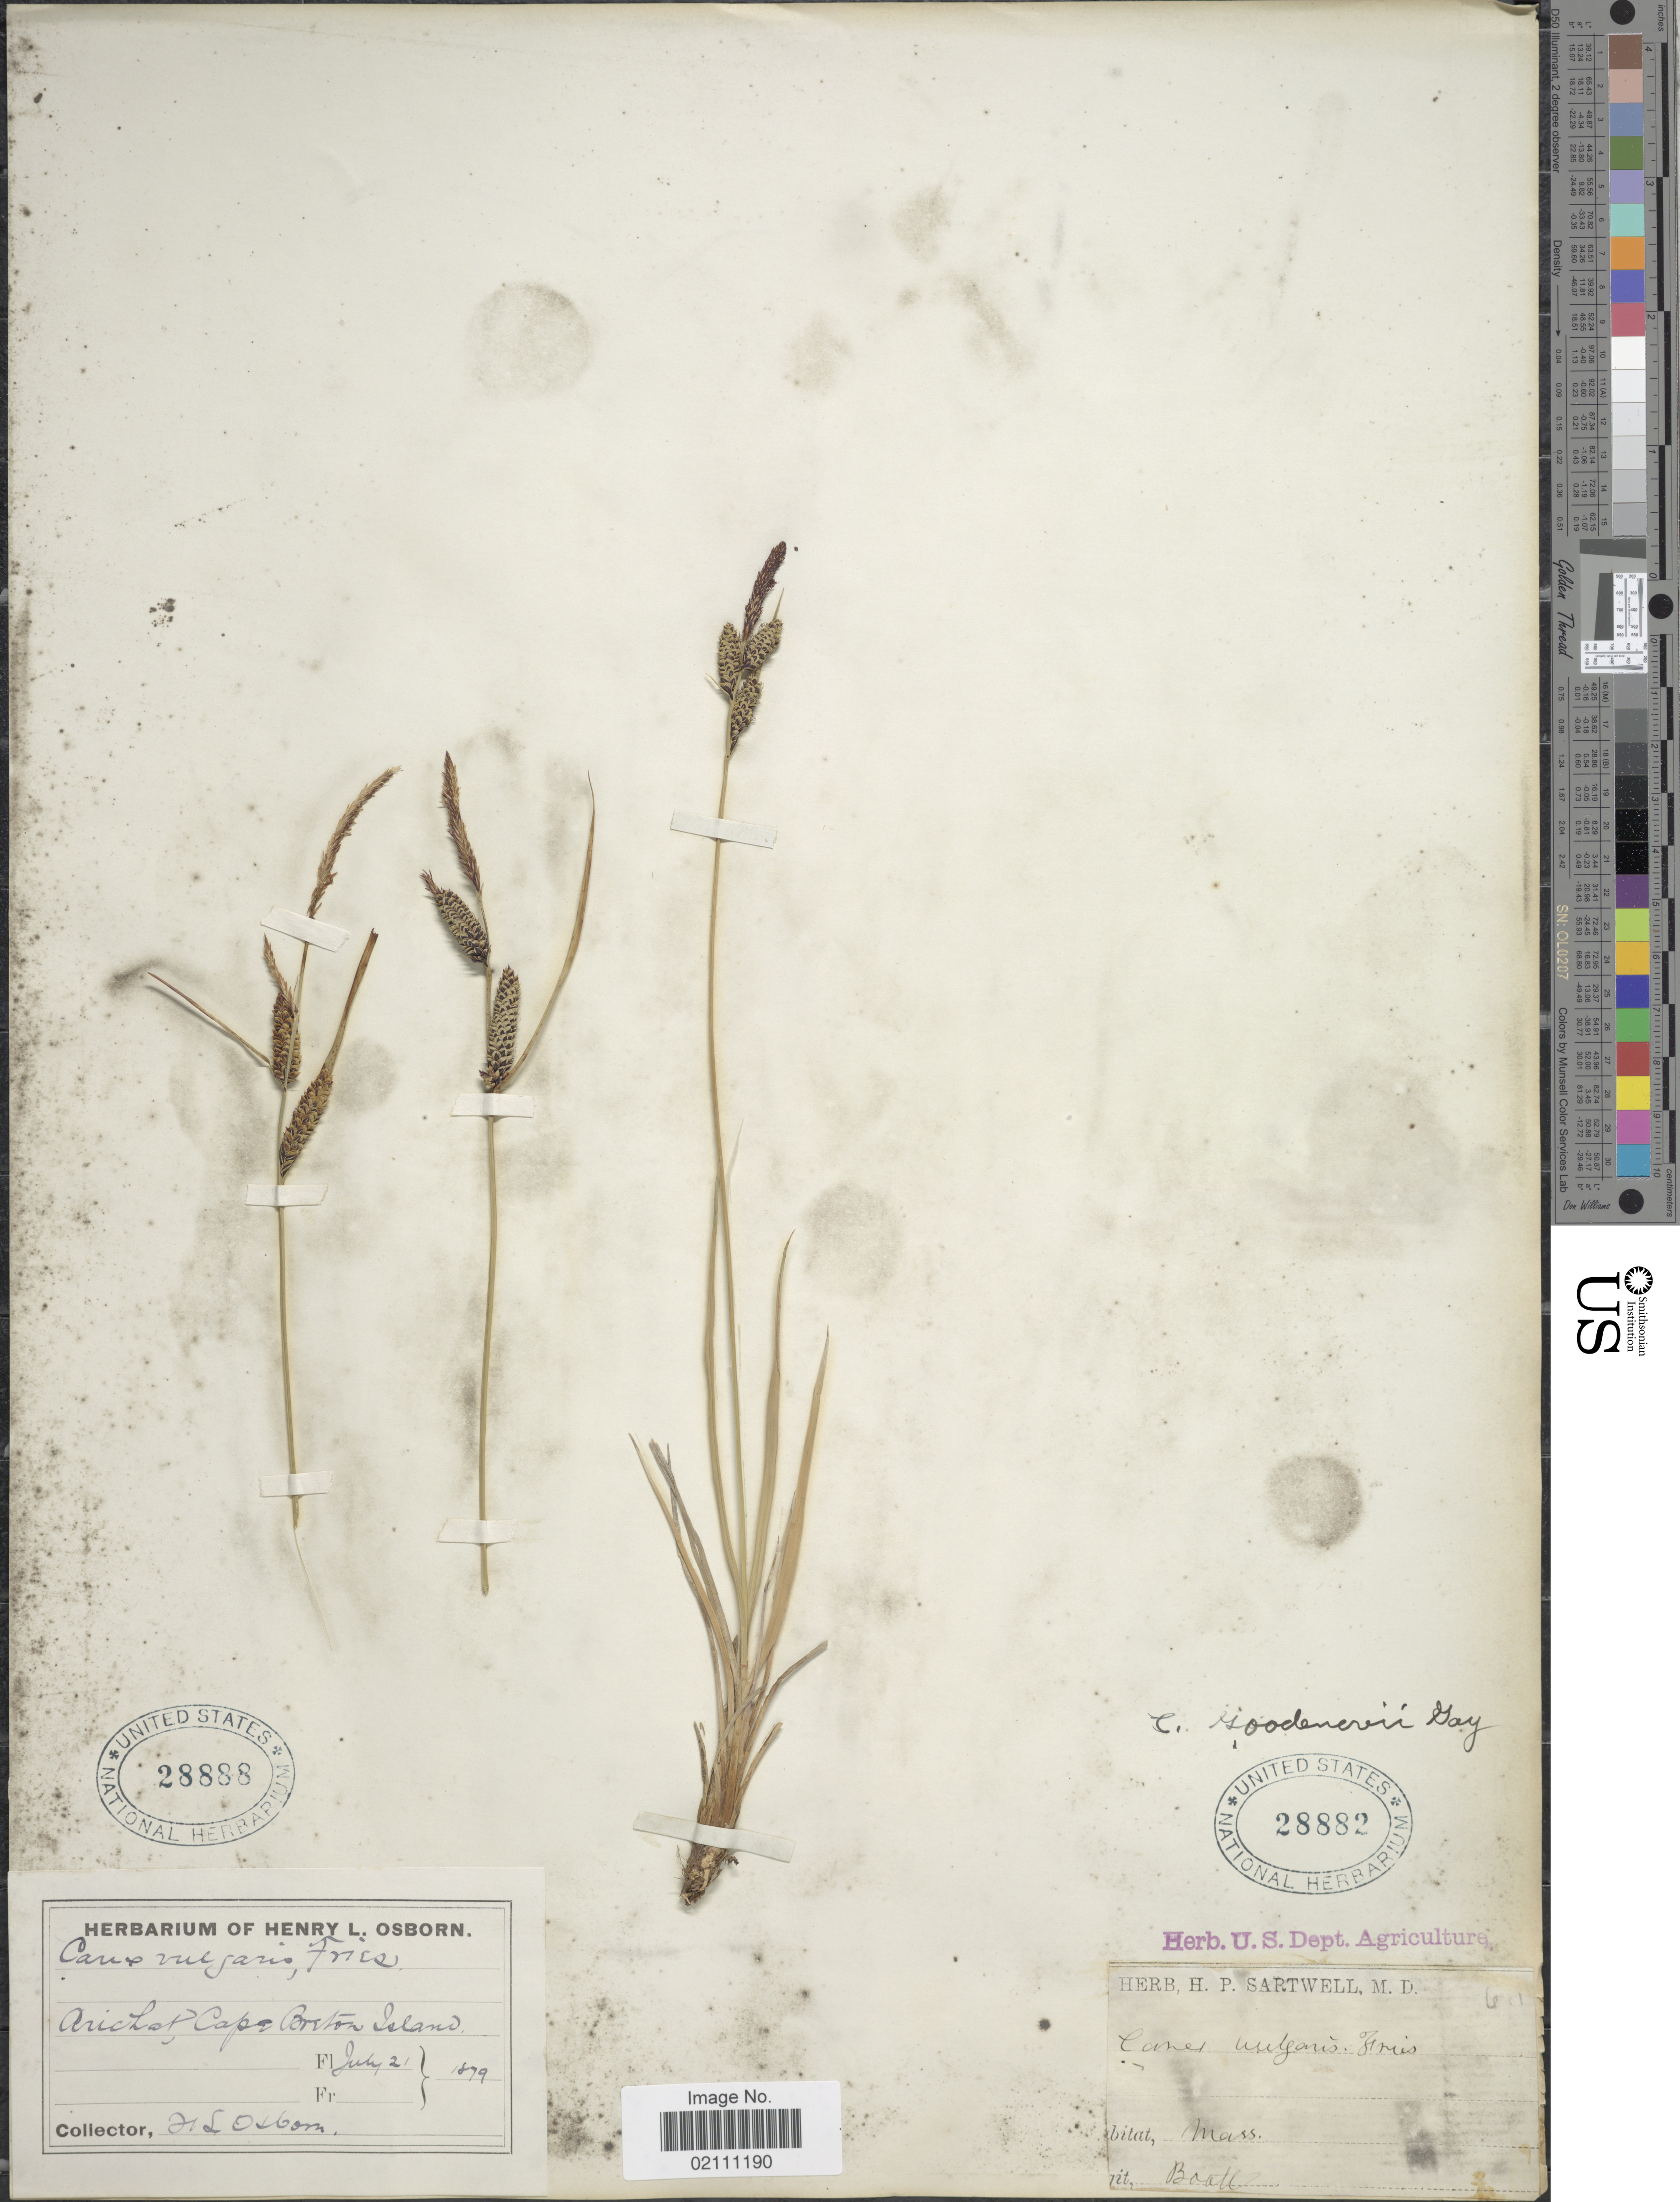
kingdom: Plantae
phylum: Tracheophyta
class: Liliopsida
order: Poales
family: Cyperaceae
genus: Carex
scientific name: Carex nigra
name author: (L.) Reichard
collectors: Boatt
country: United States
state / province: Massachusetts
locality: Mass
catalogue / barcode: US 28882-2